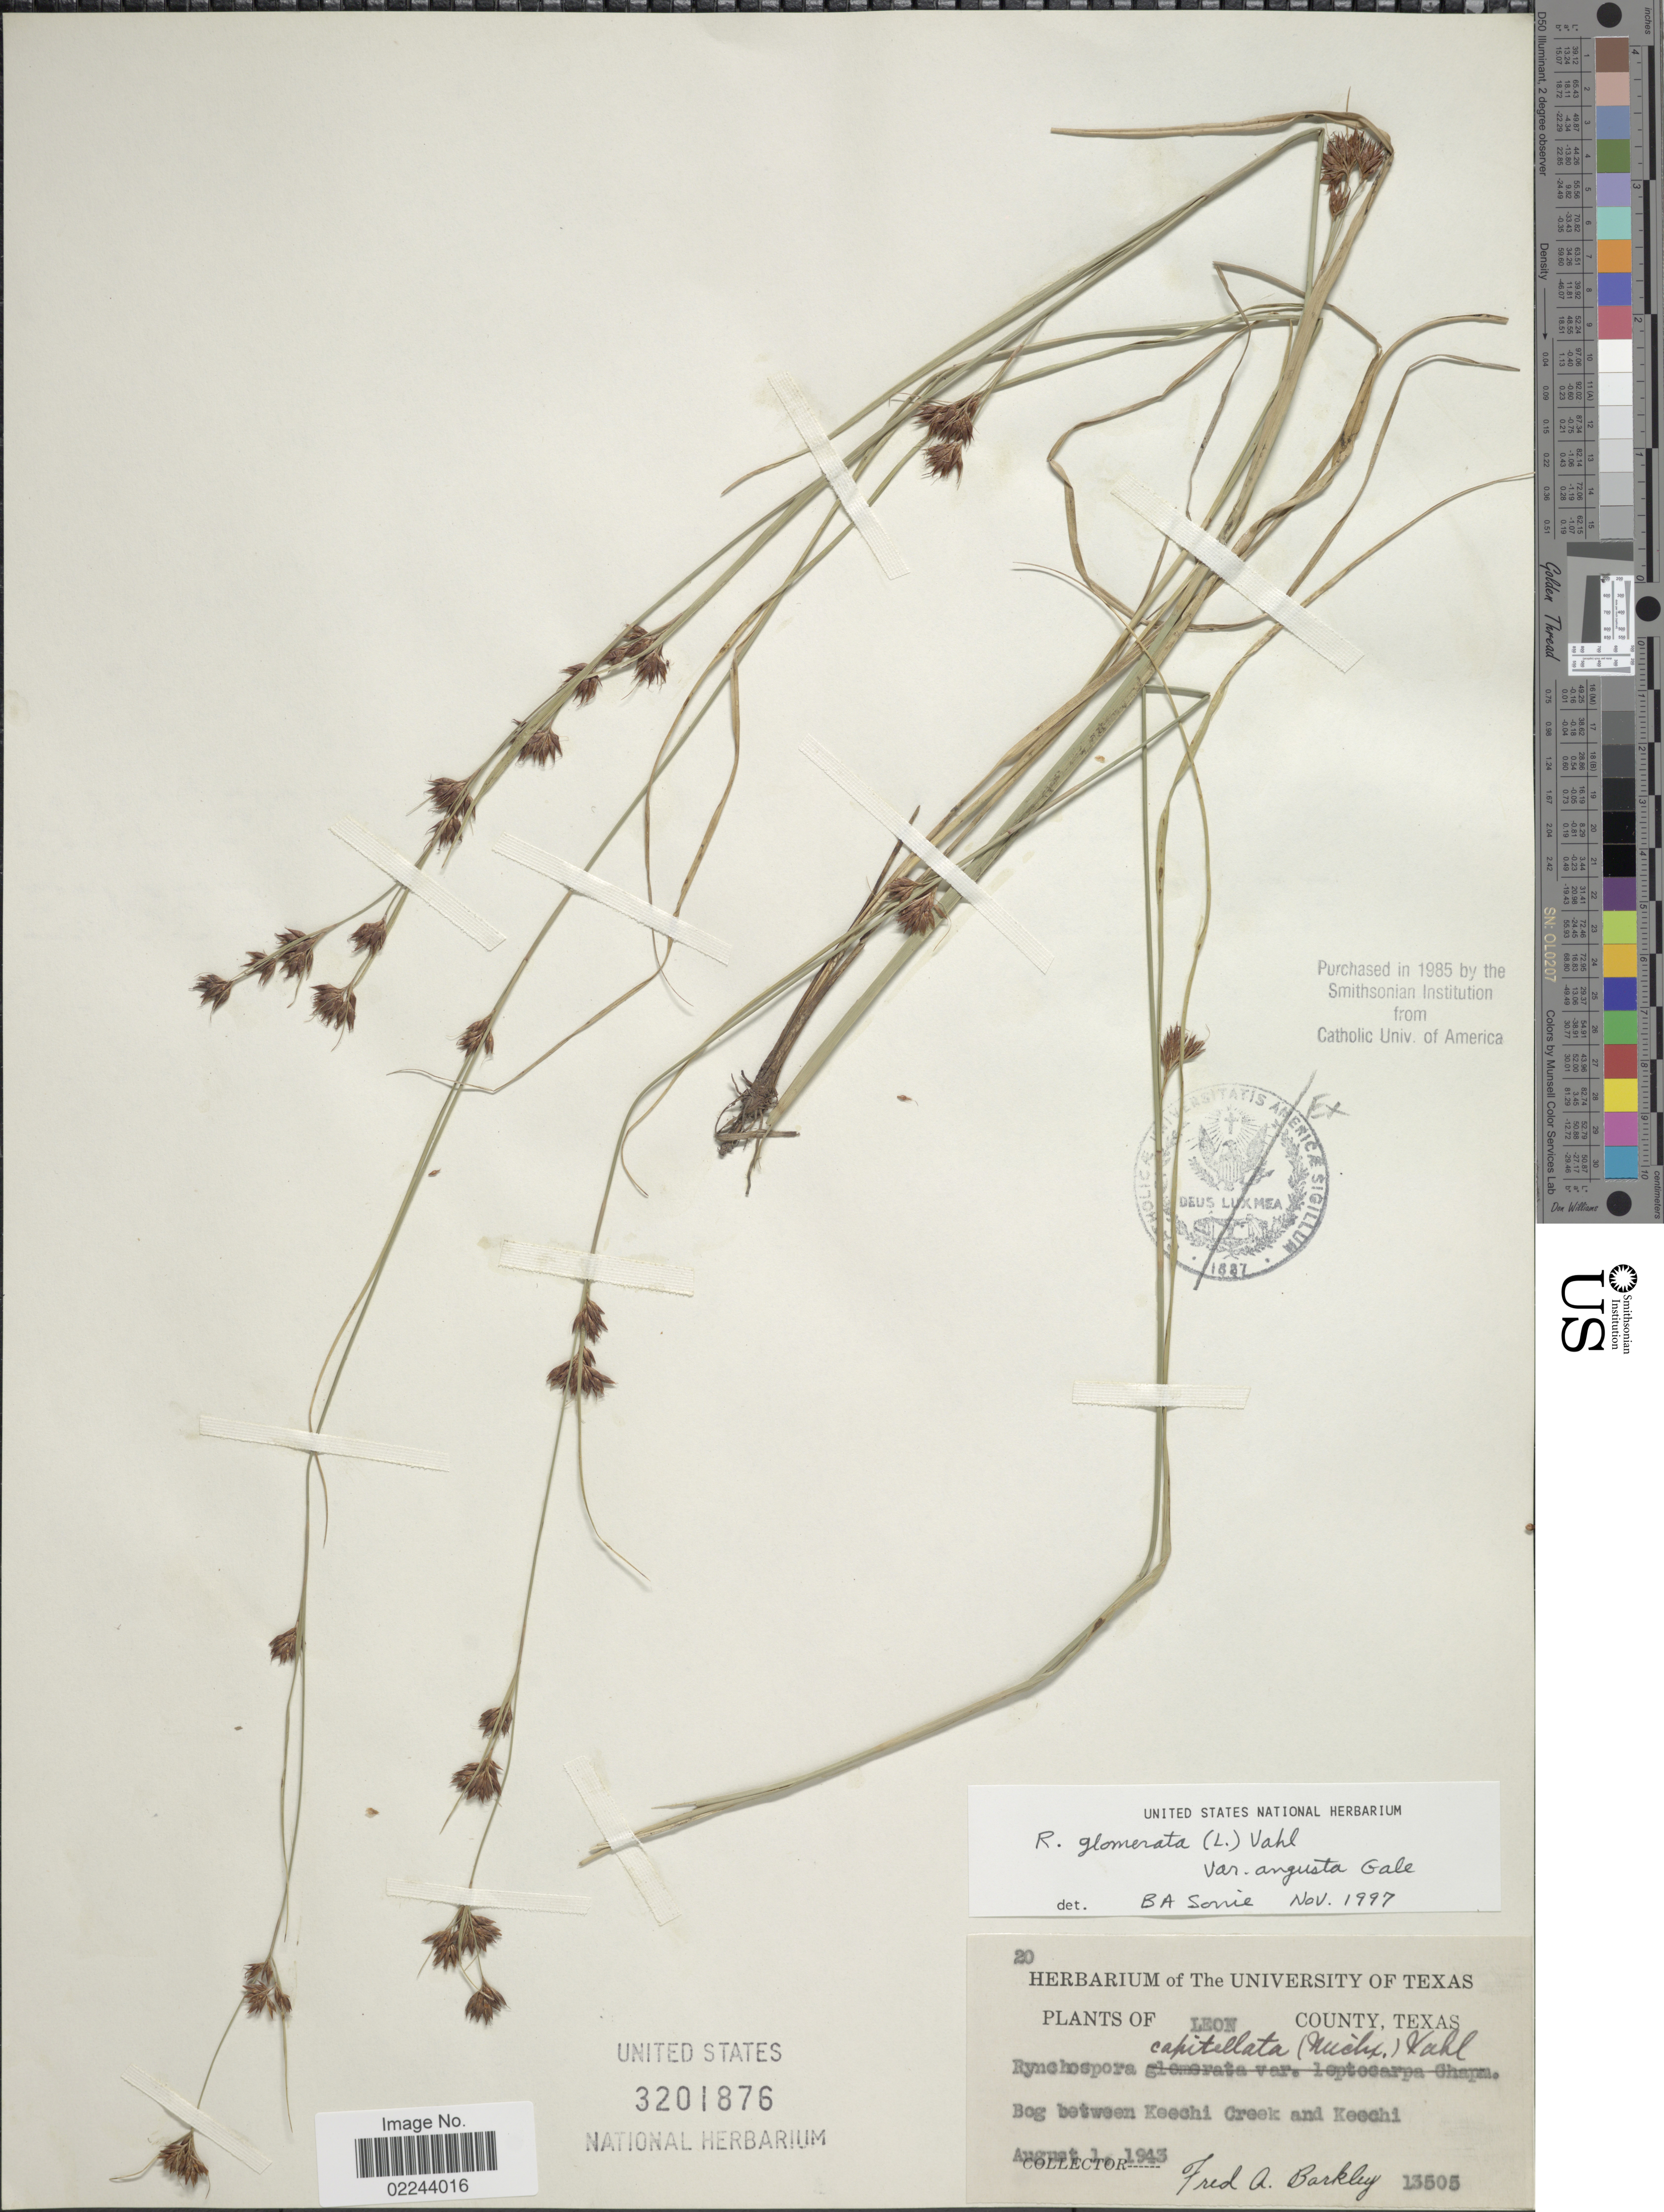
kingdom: Plantae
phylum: Tracheophyta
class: Liliopsida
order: Poales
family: Cyperaceae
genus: Rhynchospora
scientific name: Rhynchospora glomerata var. angusta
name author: Gale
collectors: F. A. Barkley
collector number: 20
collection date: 1943-08-01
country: United States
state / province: Texas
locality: Leon County, bog between Keechi Creek and Keechi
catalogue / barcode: US 3201876